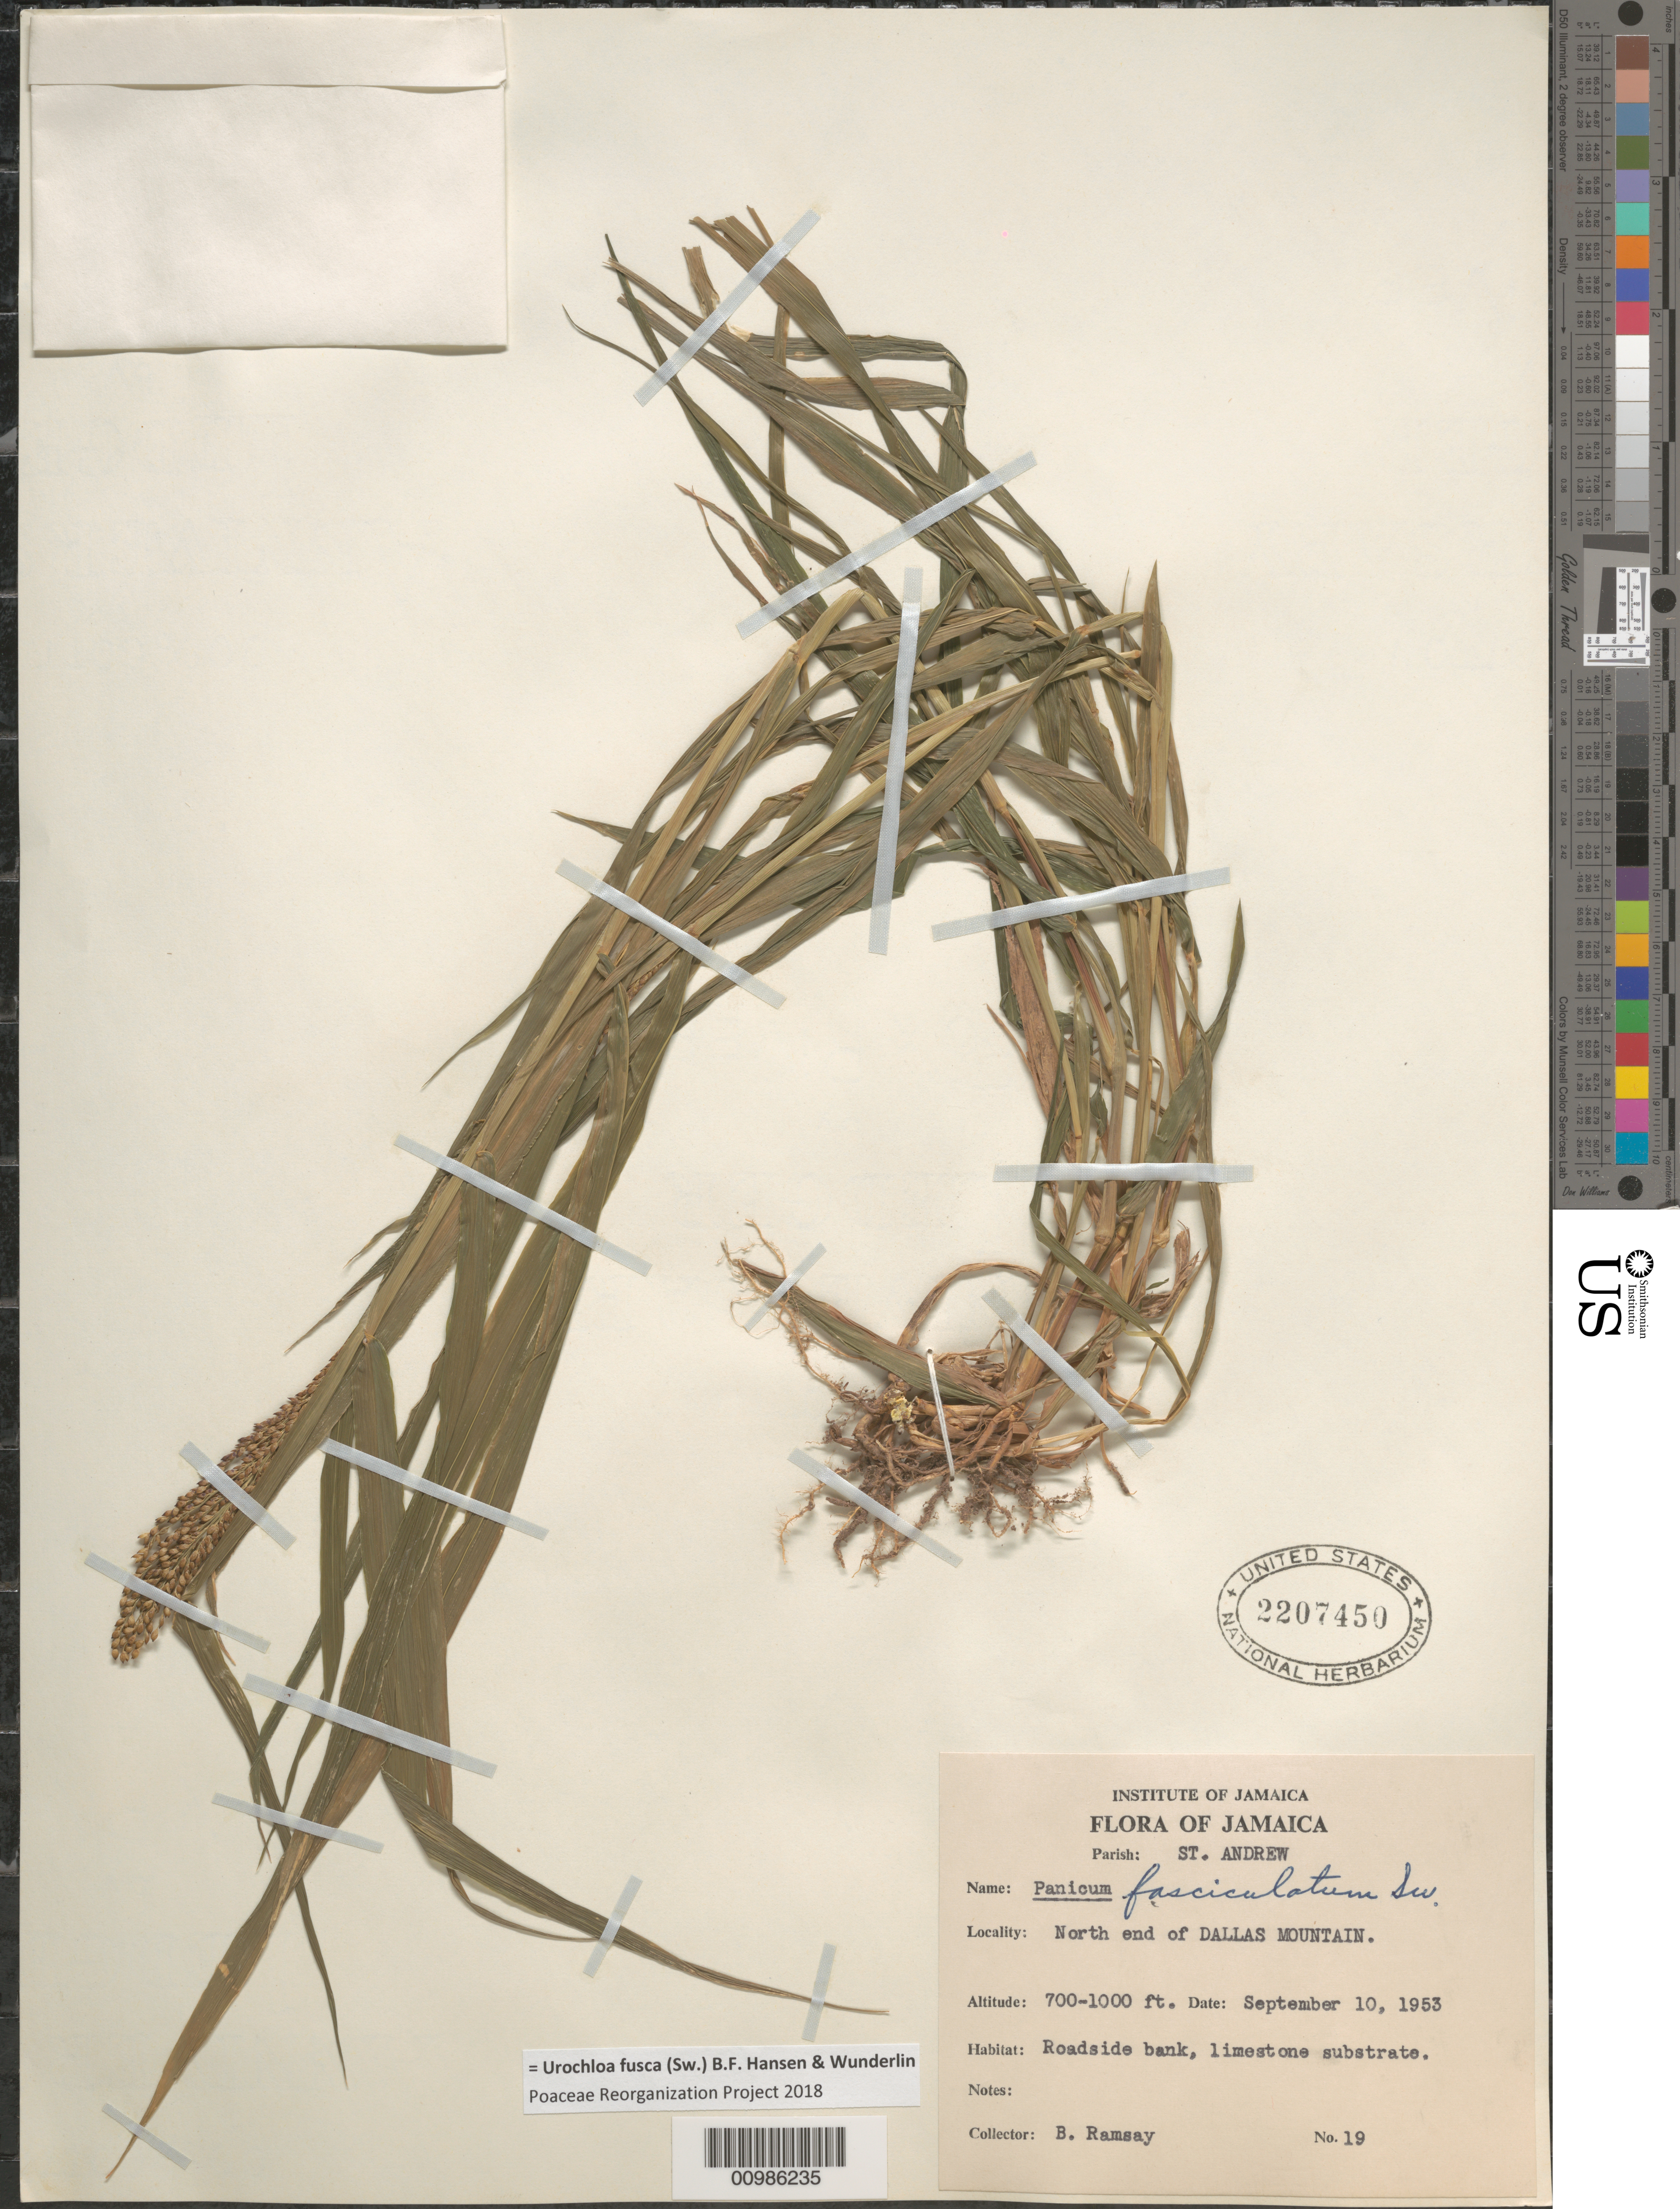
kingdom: Plantae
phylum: Tracheophyta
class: Liliopsida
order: Poales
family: Poaceae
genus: Brachiaria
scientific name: Brachiaria fasciculata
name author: (Sw.) Parodi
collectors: B. Ramsay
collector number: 19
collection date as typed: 10 Sep 1953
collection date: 1953-09-10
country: Jamaica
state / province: Saint Andrew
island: Jamaica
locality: North End of Dallas Mountain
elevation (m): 213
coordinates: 0 N, 0 E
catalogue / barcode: US 2207450